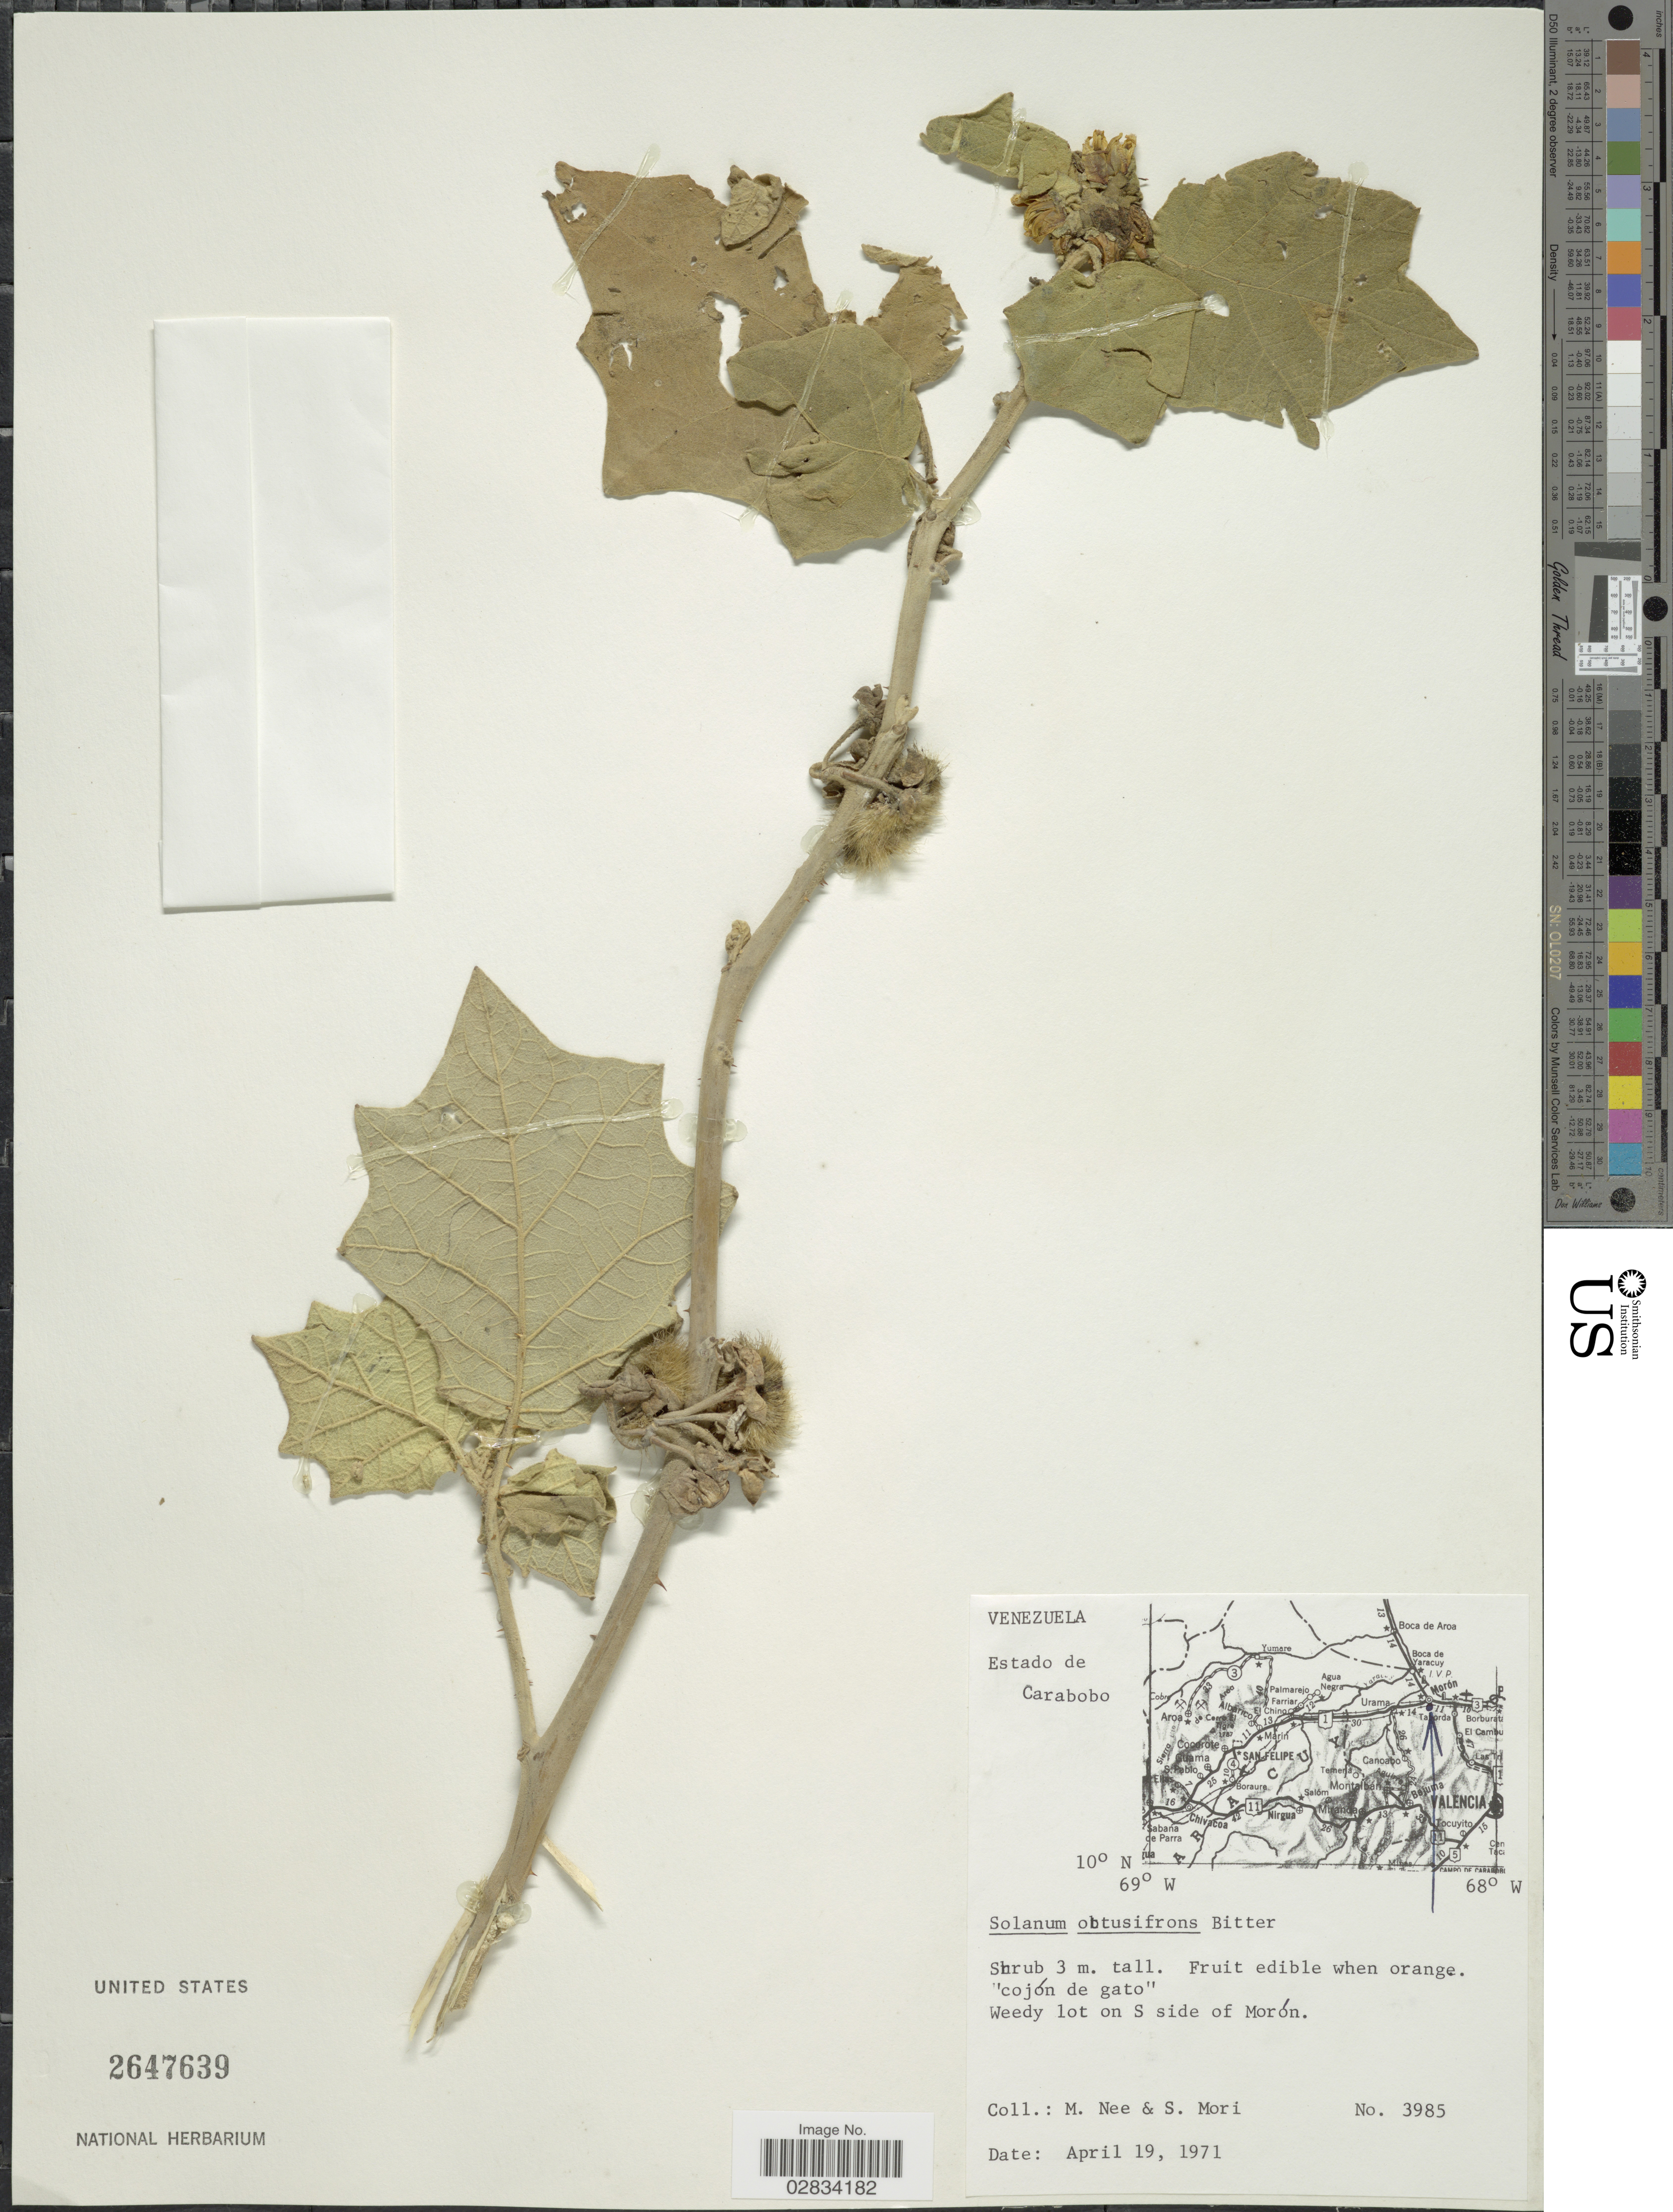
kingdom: Plantae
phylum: Tracheophyta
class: Magnoliopsida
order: Solanales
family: Solanaceae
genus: Solanum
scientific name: Solanum obtusifrons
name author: Pittier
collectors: M. Nee & S. Mori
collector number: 3985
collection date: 1971-04-19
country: Venezuela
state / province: Carabobo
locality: Weedy lot on S side of Morón.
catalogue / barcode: US 2647639